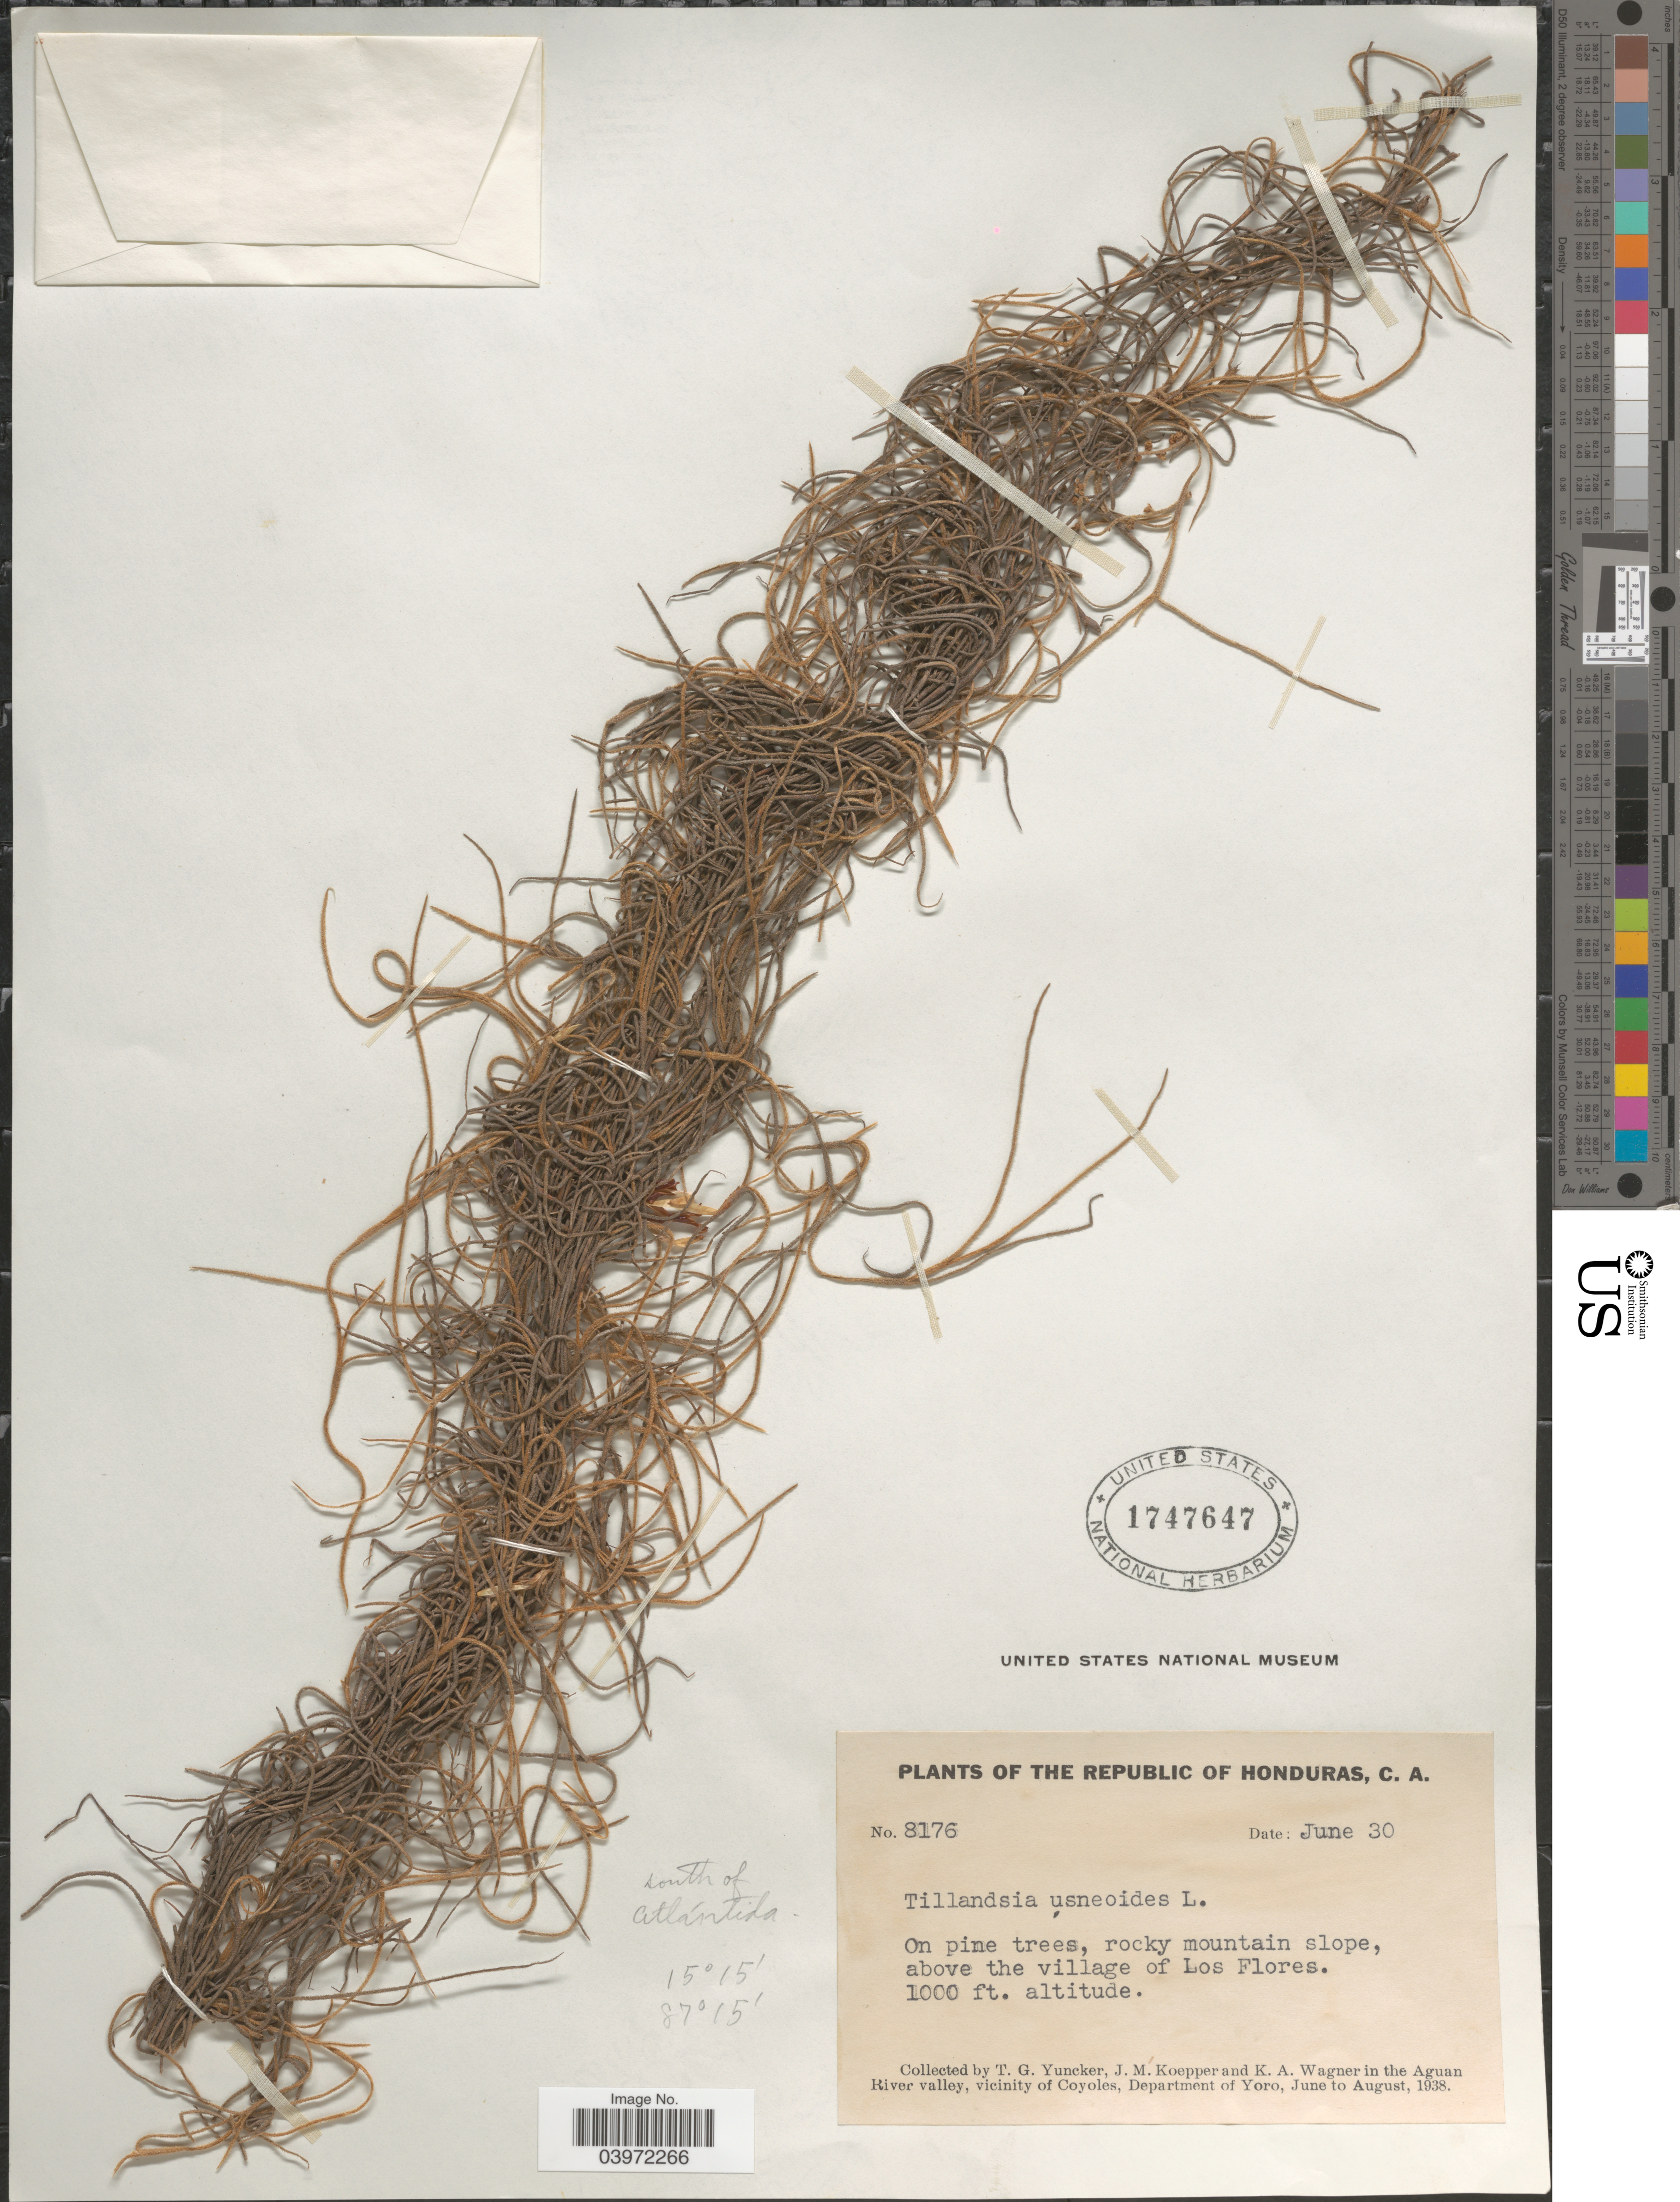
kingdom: Plantae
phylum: Tracheophyta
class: Liliopsida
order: Poales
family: Bromeliaceae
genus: Tillandsia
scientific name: Tillandsia usneoides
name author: (L.) L.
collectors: T. G. Yuncker, J. M. Koepper & K. A. Wagner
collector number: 8176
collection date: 1938-06-30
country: Honduras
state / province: Yoro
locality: On pine trees, rocky mountain slope, above the village of Los Flores. In the Aguan River valley, vicinity of Coyoles, Department of Yoro.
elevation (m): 305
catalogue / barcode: US 1747647